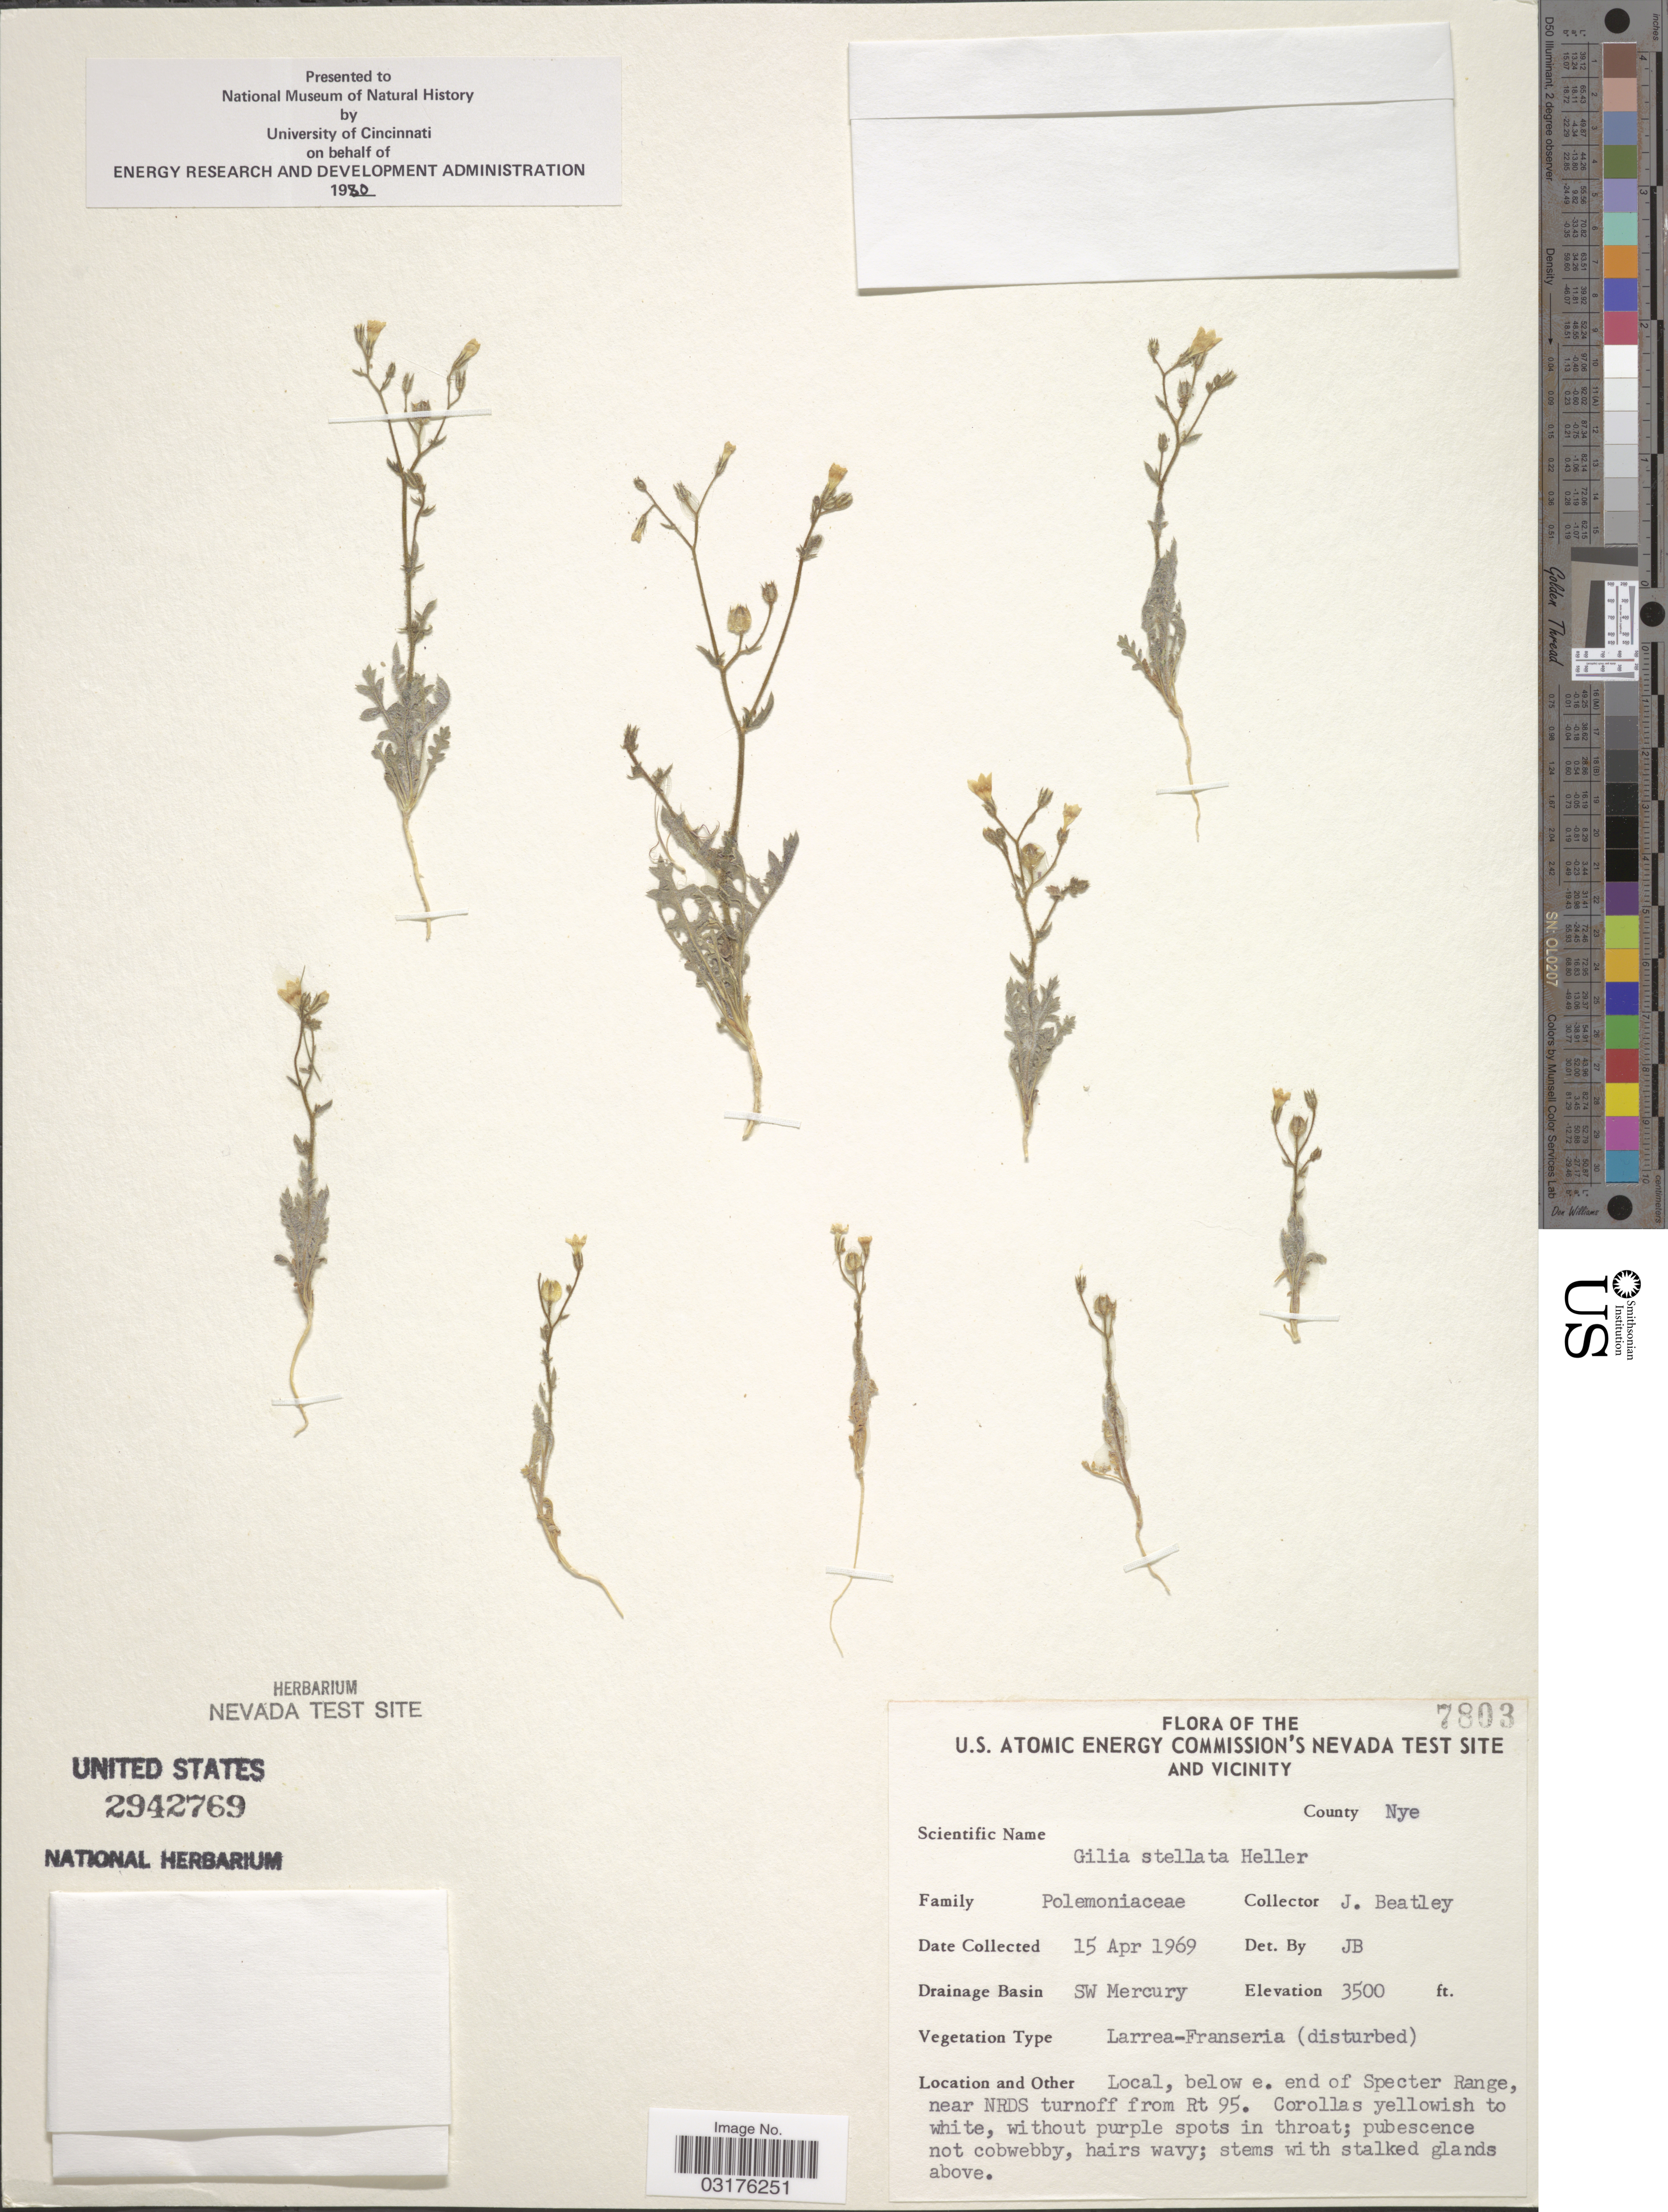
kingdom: Plantae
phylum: Tracheophyta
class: Magnoliopsida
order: Ericales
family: Polemoniaceae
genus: Gilia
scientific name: Gilia stellata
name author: A. Heller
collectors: J. C. Beatley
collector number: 7803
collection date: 1969-04-15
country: United States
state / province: Nevada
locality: The U.S. Atomic Energy Commission's Nevada Test Site And Vicinity, County Nye, Drainage Basin SW Mercury, Local, below e. end of Specter Range, near NRDS turnoff from Rt 95.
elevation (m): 1067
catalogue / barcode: US 2942769